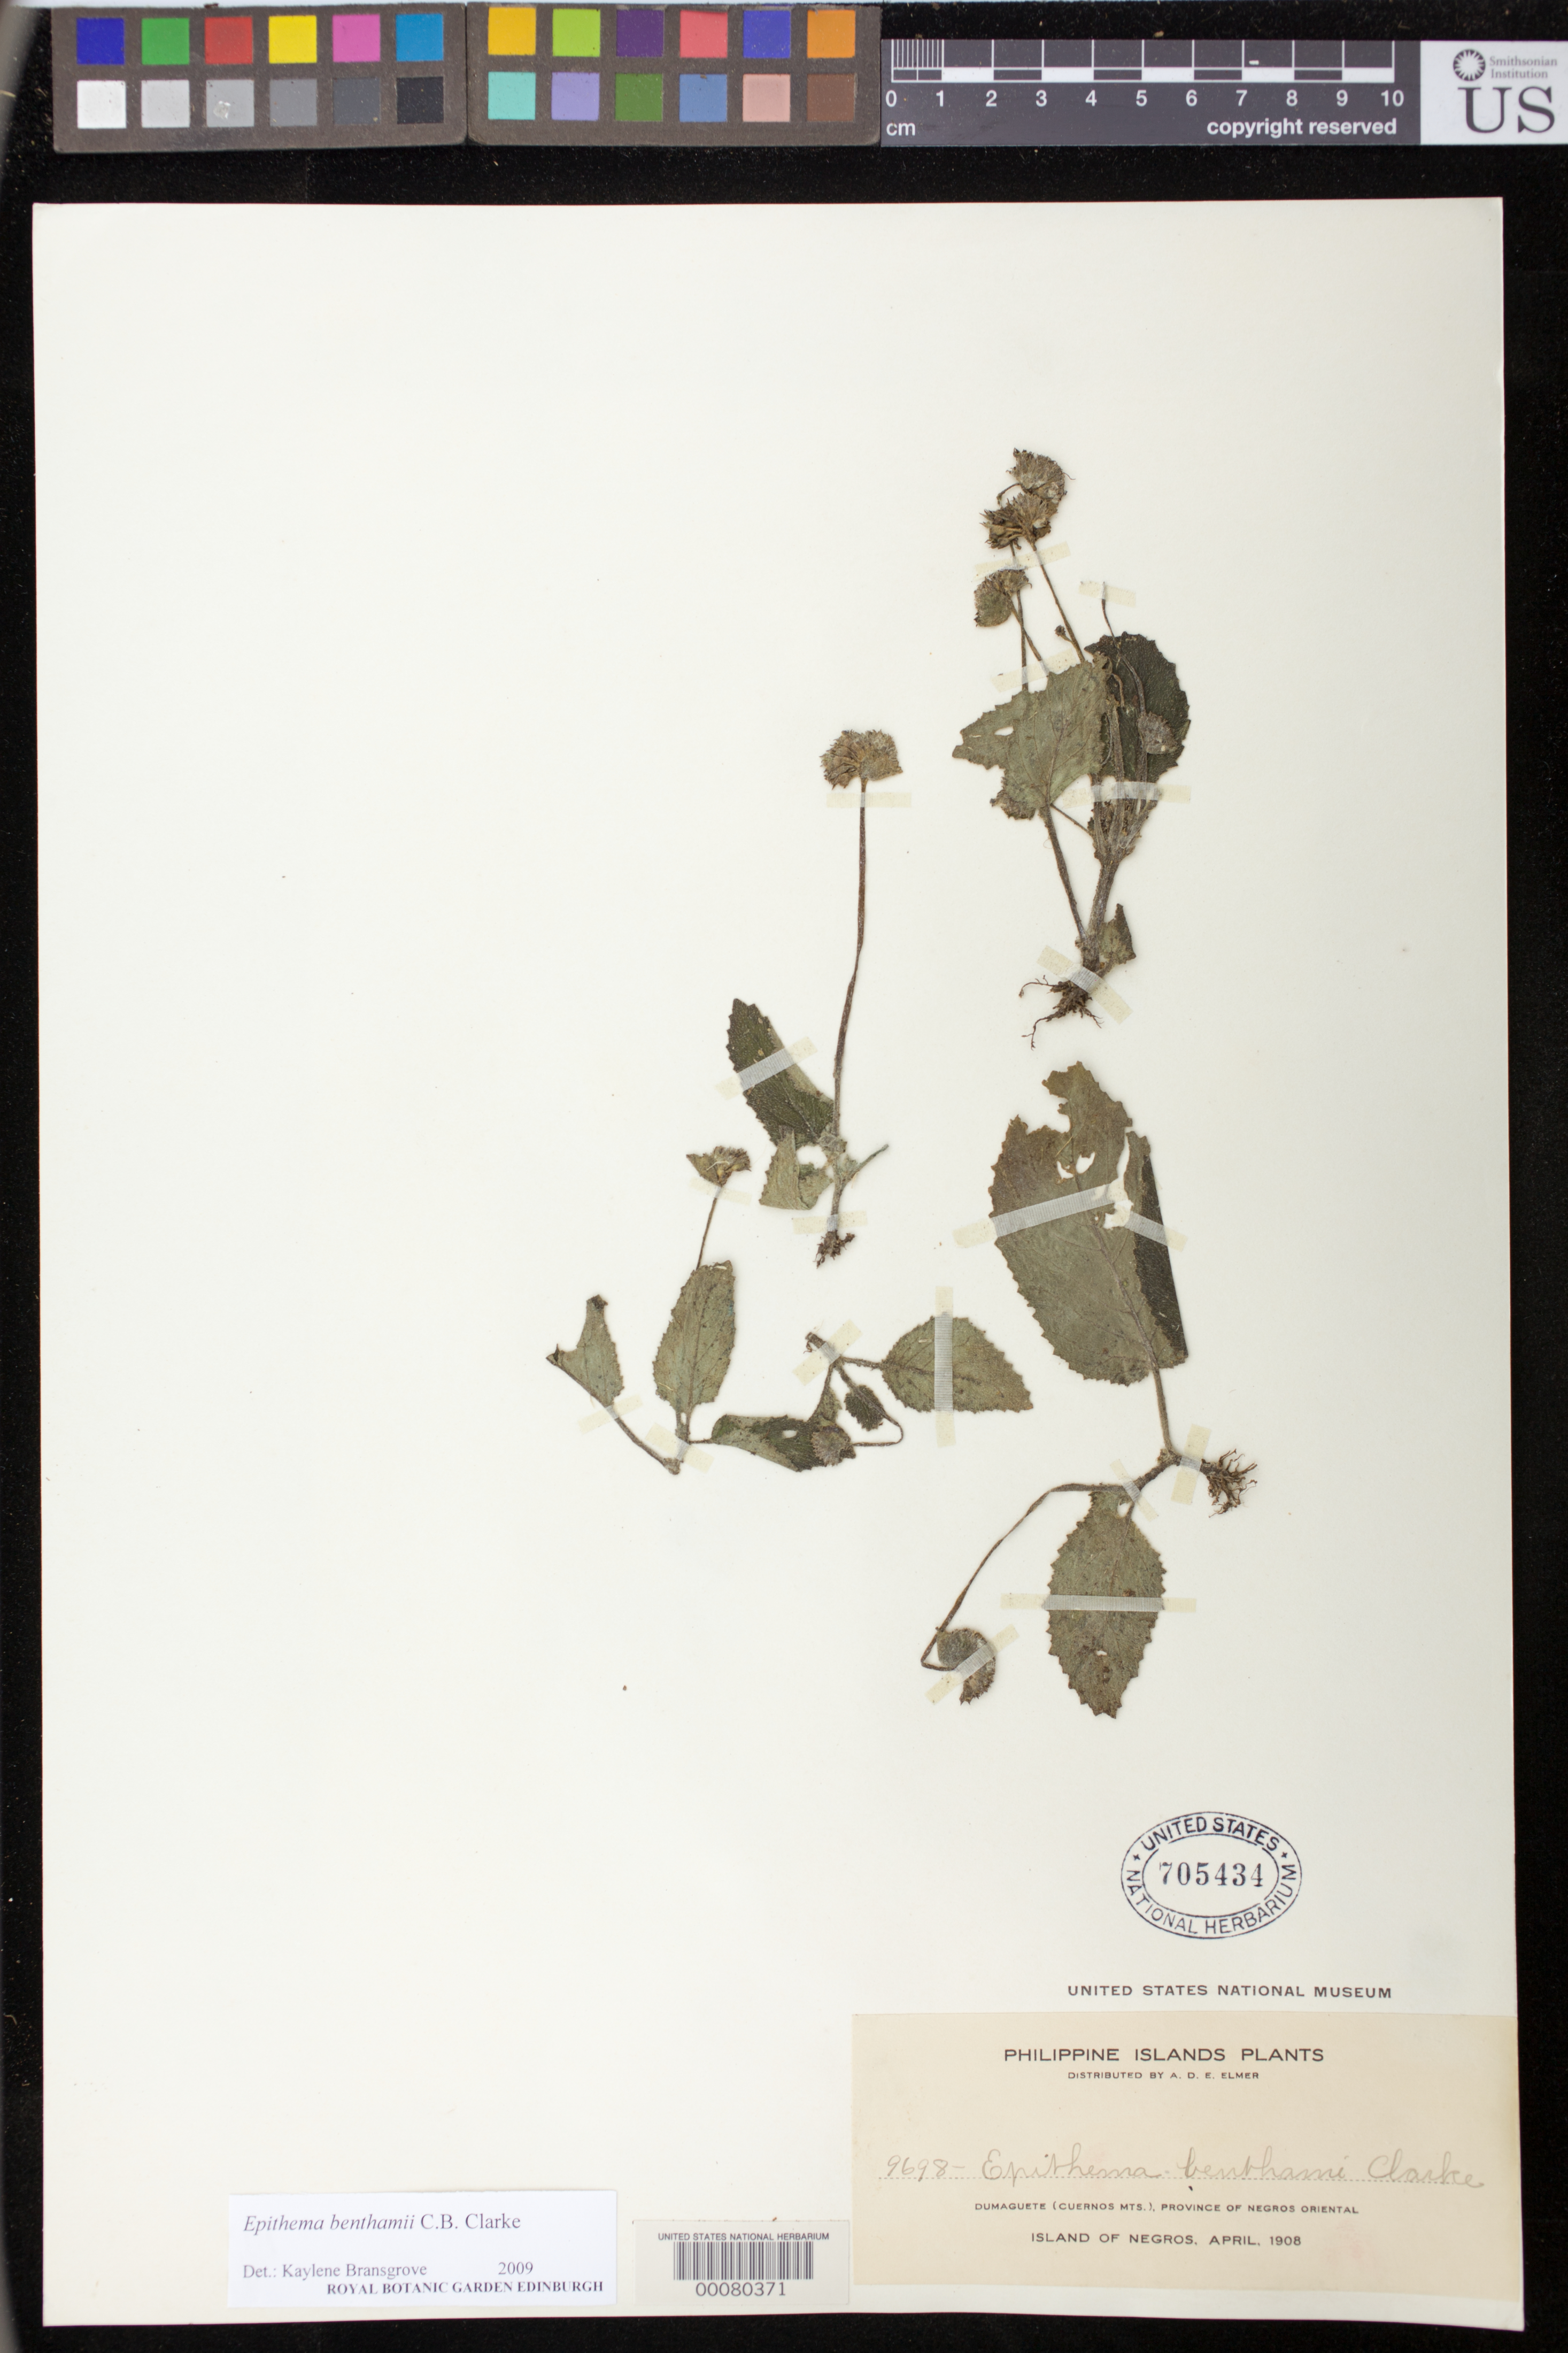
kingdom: Plantae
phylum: Tracheophyta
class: Magnoliopsida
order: Lamiales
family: Gesneriaceae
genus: Epithema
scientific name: Epithema benthamii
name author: C.B. Clarke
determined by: Bransgrove, Kaylene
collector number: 9698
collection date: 1908-04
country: Philippines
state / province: Central Visayas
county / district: Negros Oriental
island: Negros Island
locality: Dumaguete ( Cuernos Mts.)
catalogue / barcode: US 705434